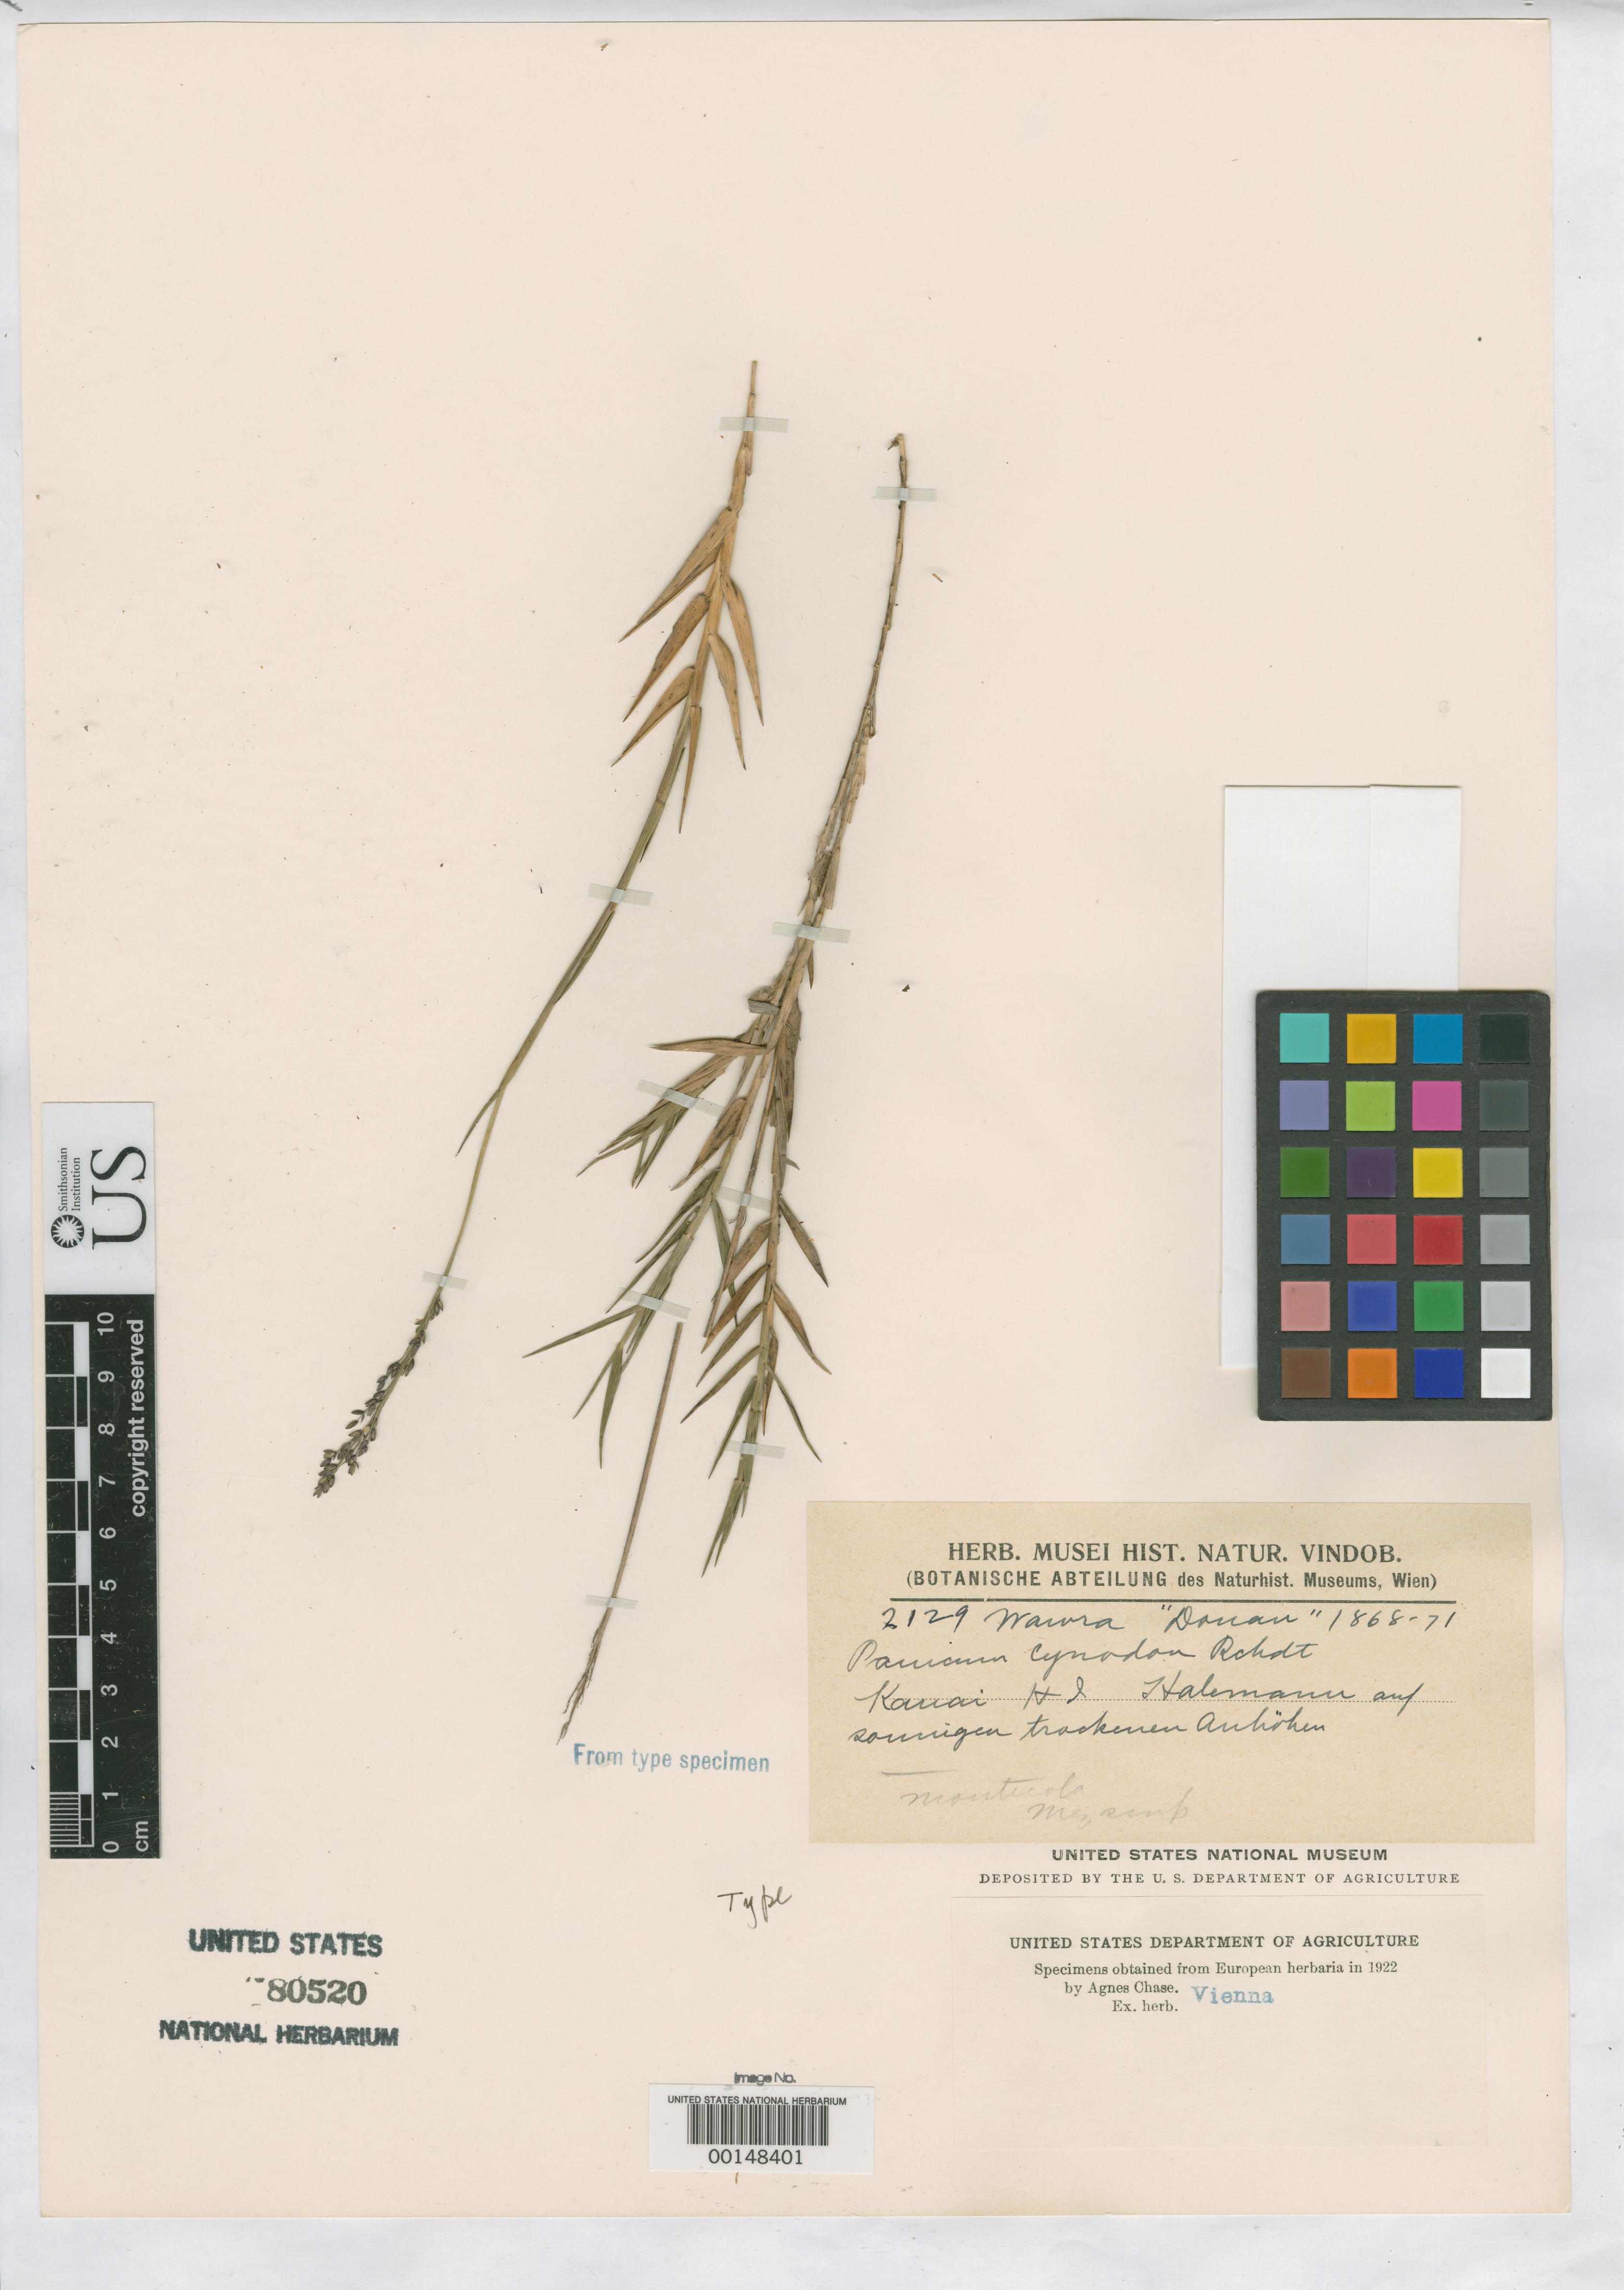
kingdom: Plantae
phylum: Tracheophyta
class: Liliopsida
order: Poales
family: Poaceae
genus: Panicum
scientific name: Panicum cynodon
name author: J. Reichardt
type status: Type Fragment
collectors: -. Halemann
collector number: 2129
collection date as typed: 1868 to -- --- 1871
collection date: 1868/1871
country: United States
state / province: Hawaii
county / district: Kauai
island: Kaua'i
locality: Kauai Island.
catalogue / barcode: US 80520